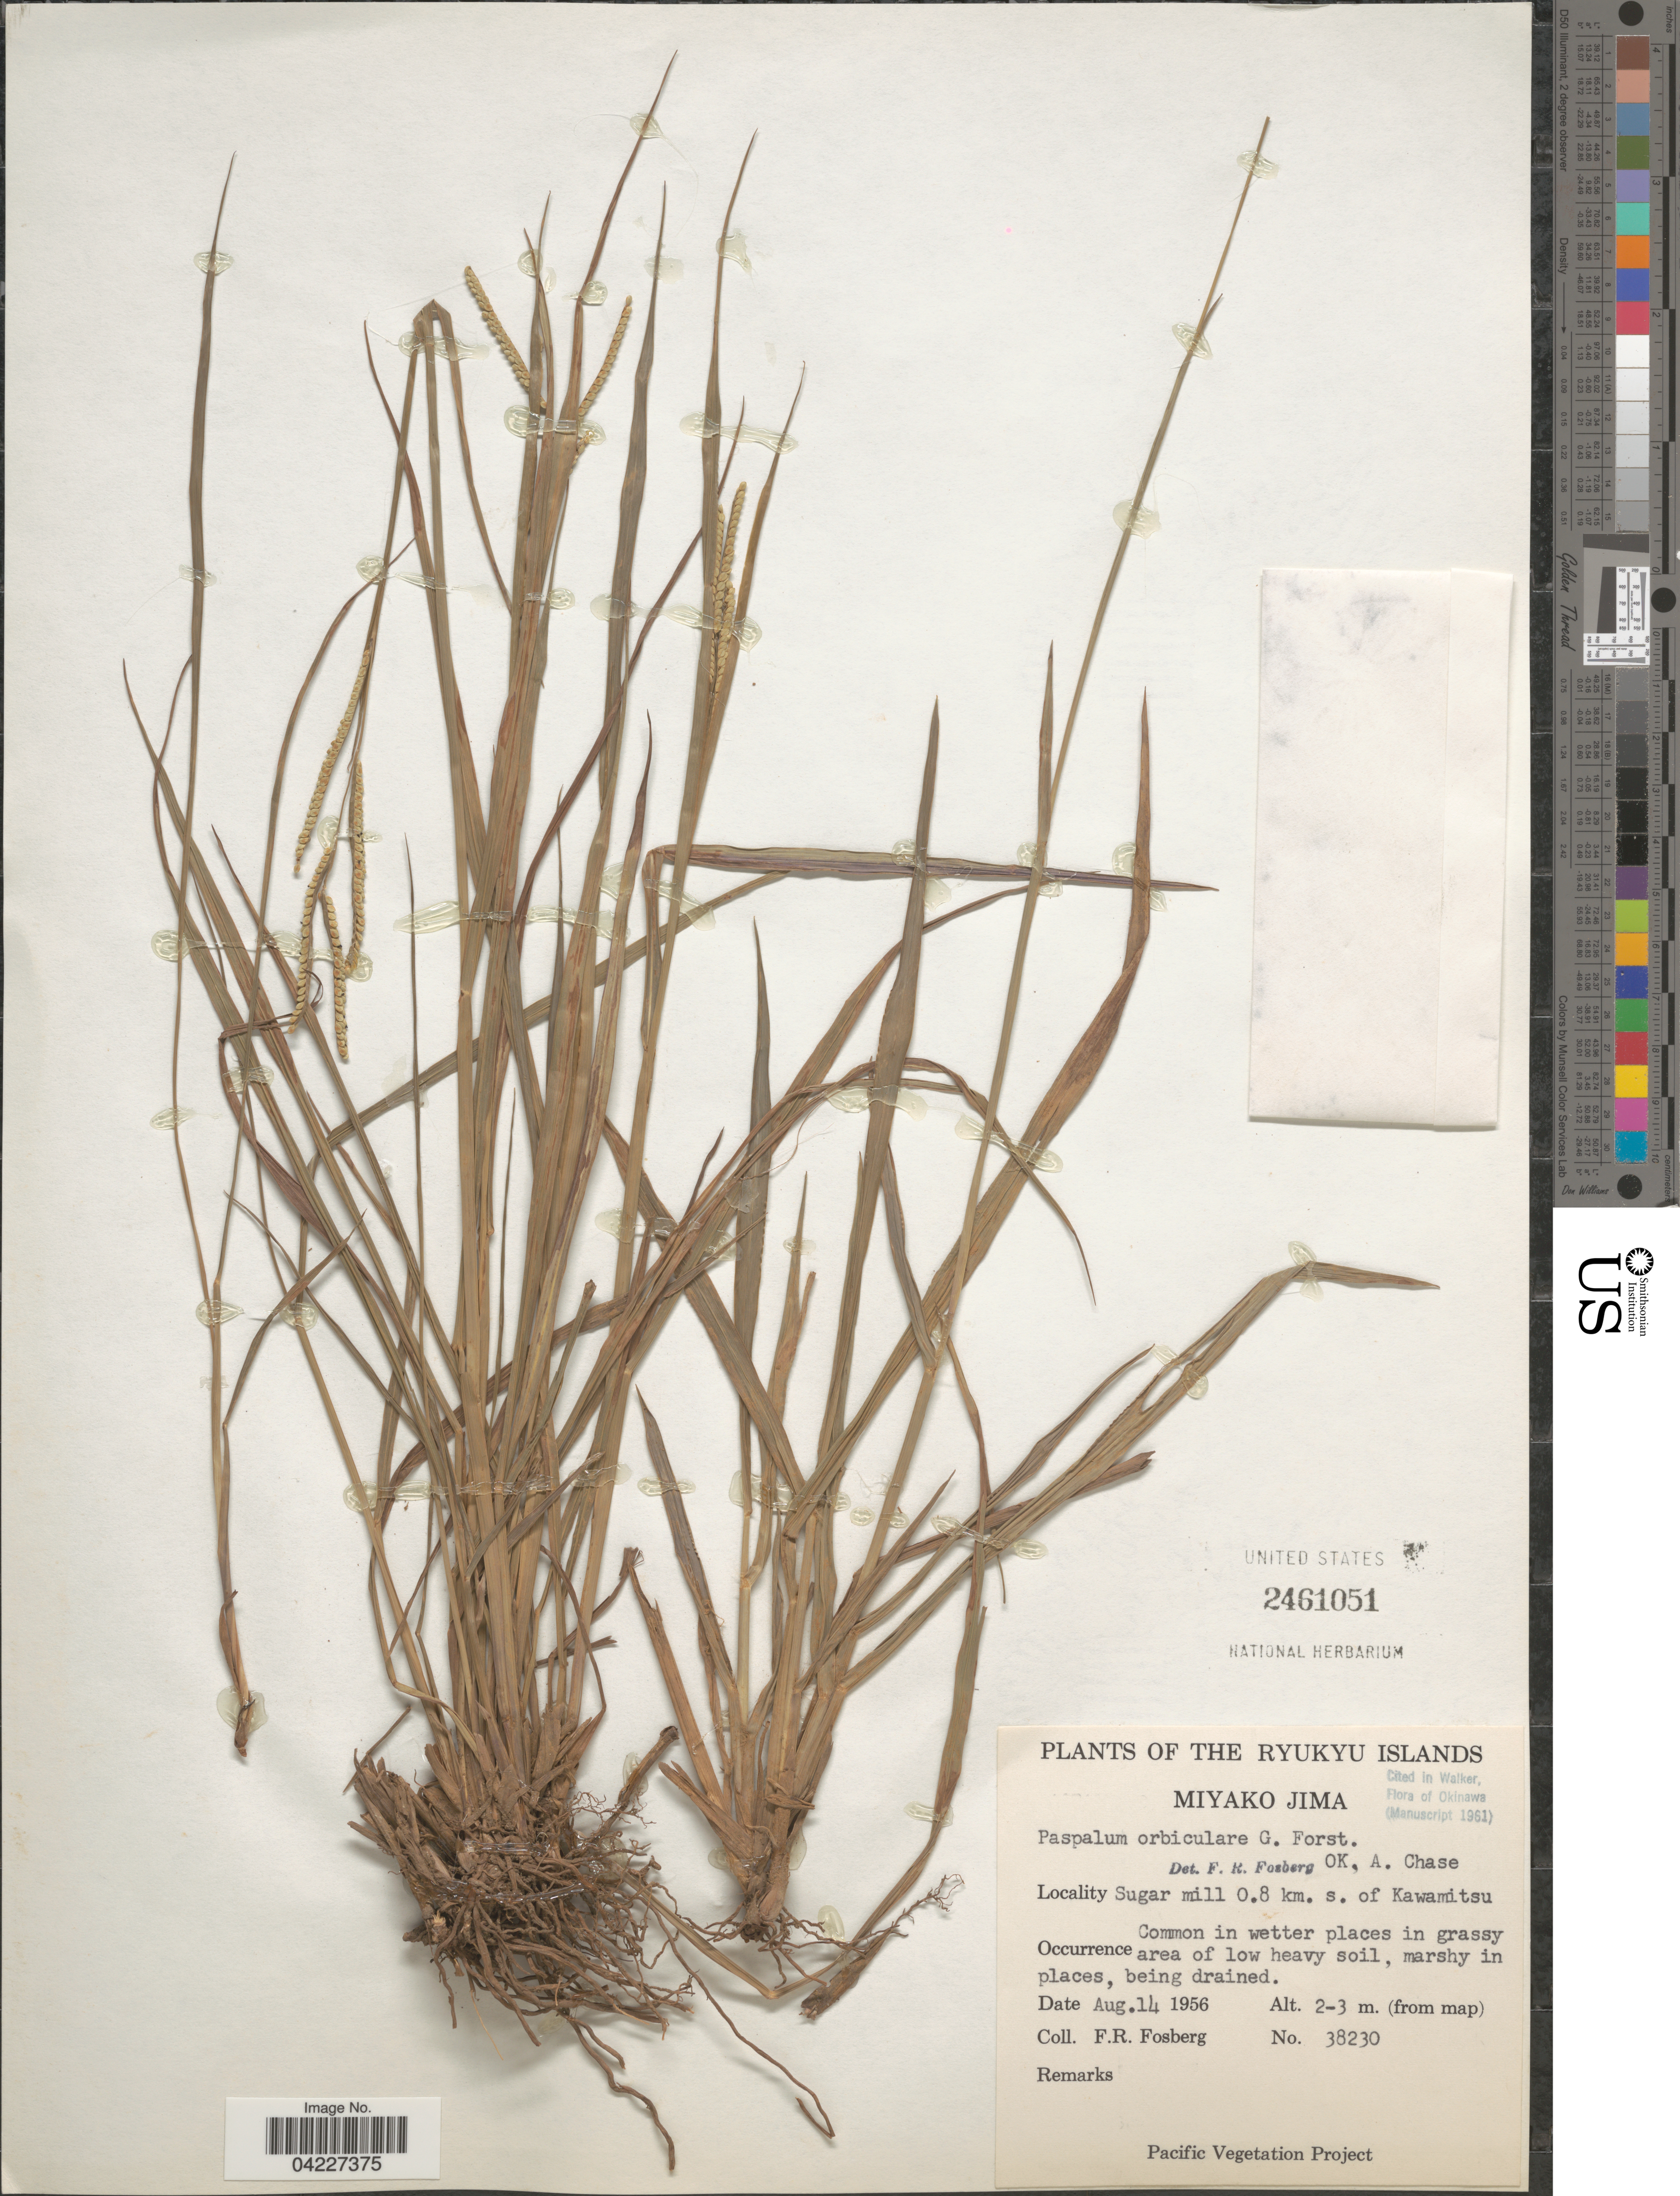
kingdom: Plantae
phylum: Tracheophyta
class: Liliopsida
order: Poales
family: Poaceae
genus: Paspalum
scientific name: Paspalum orbiculare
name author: G. Forst.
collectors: F. R. Fosberg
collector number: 38230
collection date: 1956-08-14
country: Japan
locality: The Ryukyu Islands. Miyako Jima. Sugar mill 0.8 km. s. of Kawamitsu.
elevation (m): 2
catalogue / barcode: US 2461051